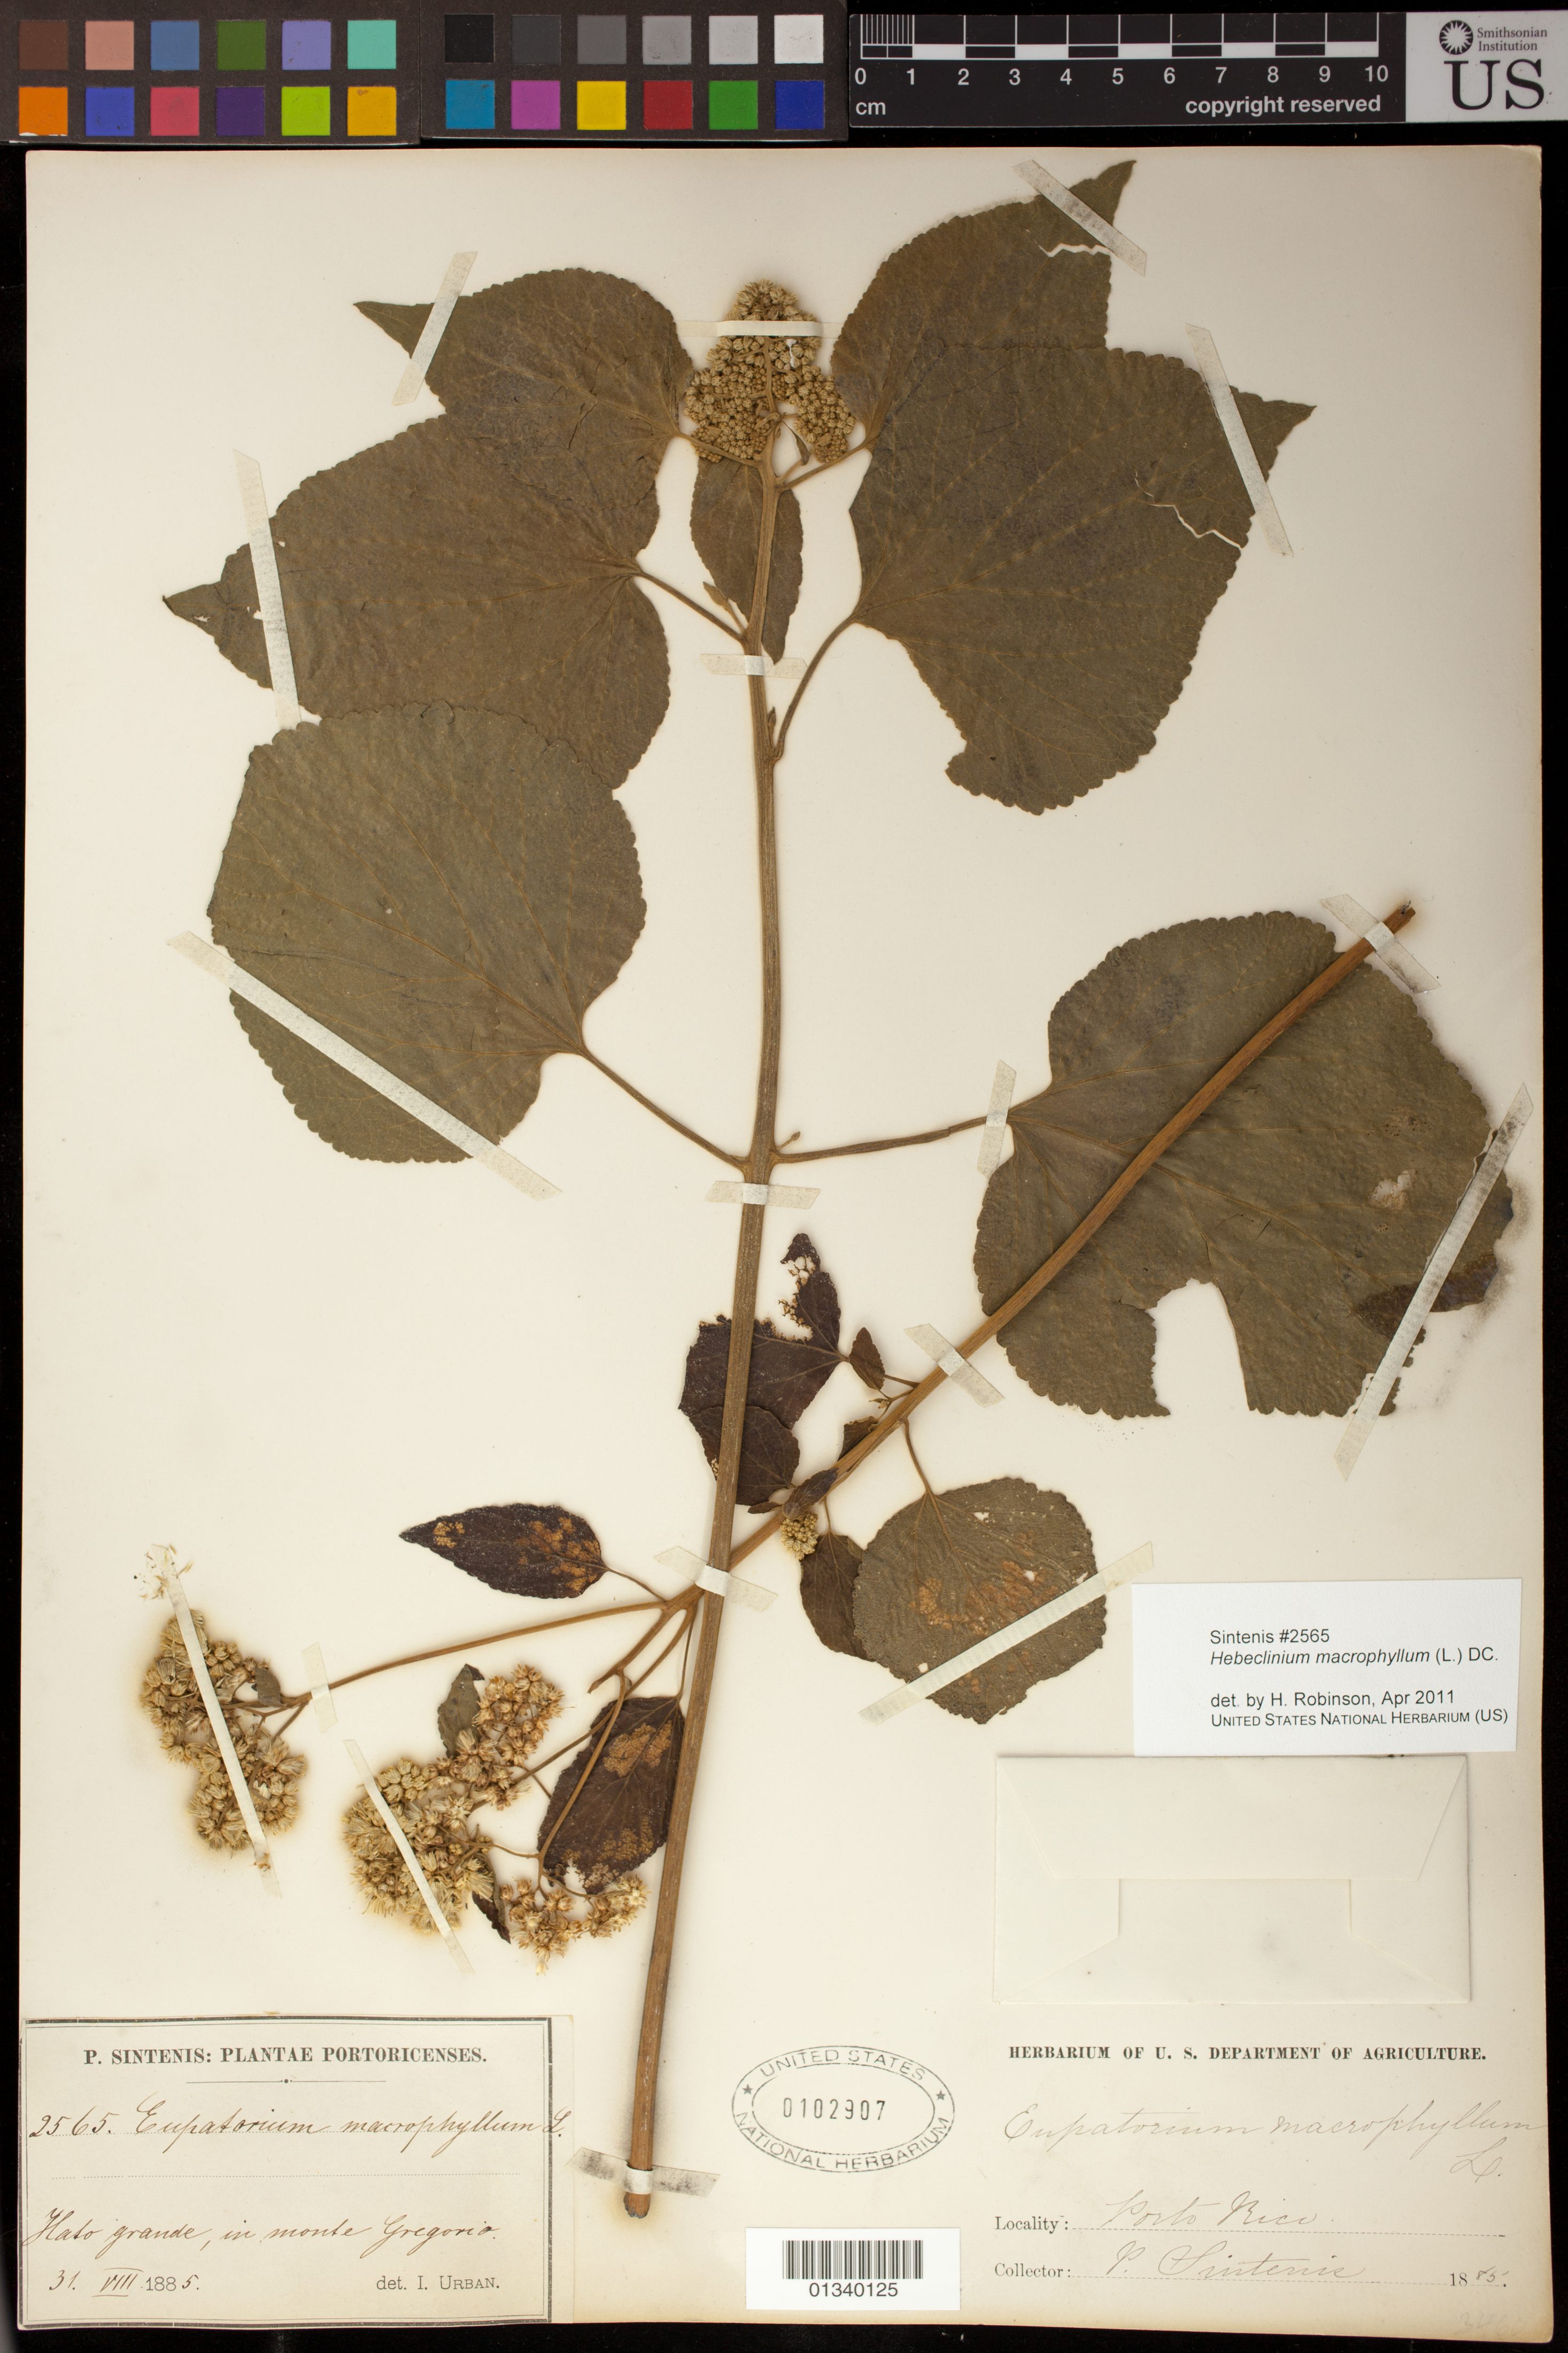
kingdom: Plantae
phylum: Tracheophyta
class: Magnoliopsida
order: Asterales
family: Asteraceae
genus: Hebeclinium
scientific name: Hebeclinium macrophyllum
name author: (L.) DC.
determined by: Robinson, Harold E., (US)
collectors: P. Sintenis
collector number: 2565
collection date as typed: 31 Aug 1885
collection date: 1885-08-31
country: Puerto Rico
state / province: Río Grande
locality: Hato Grande, in Monte Gregorio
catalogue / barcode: US 102907